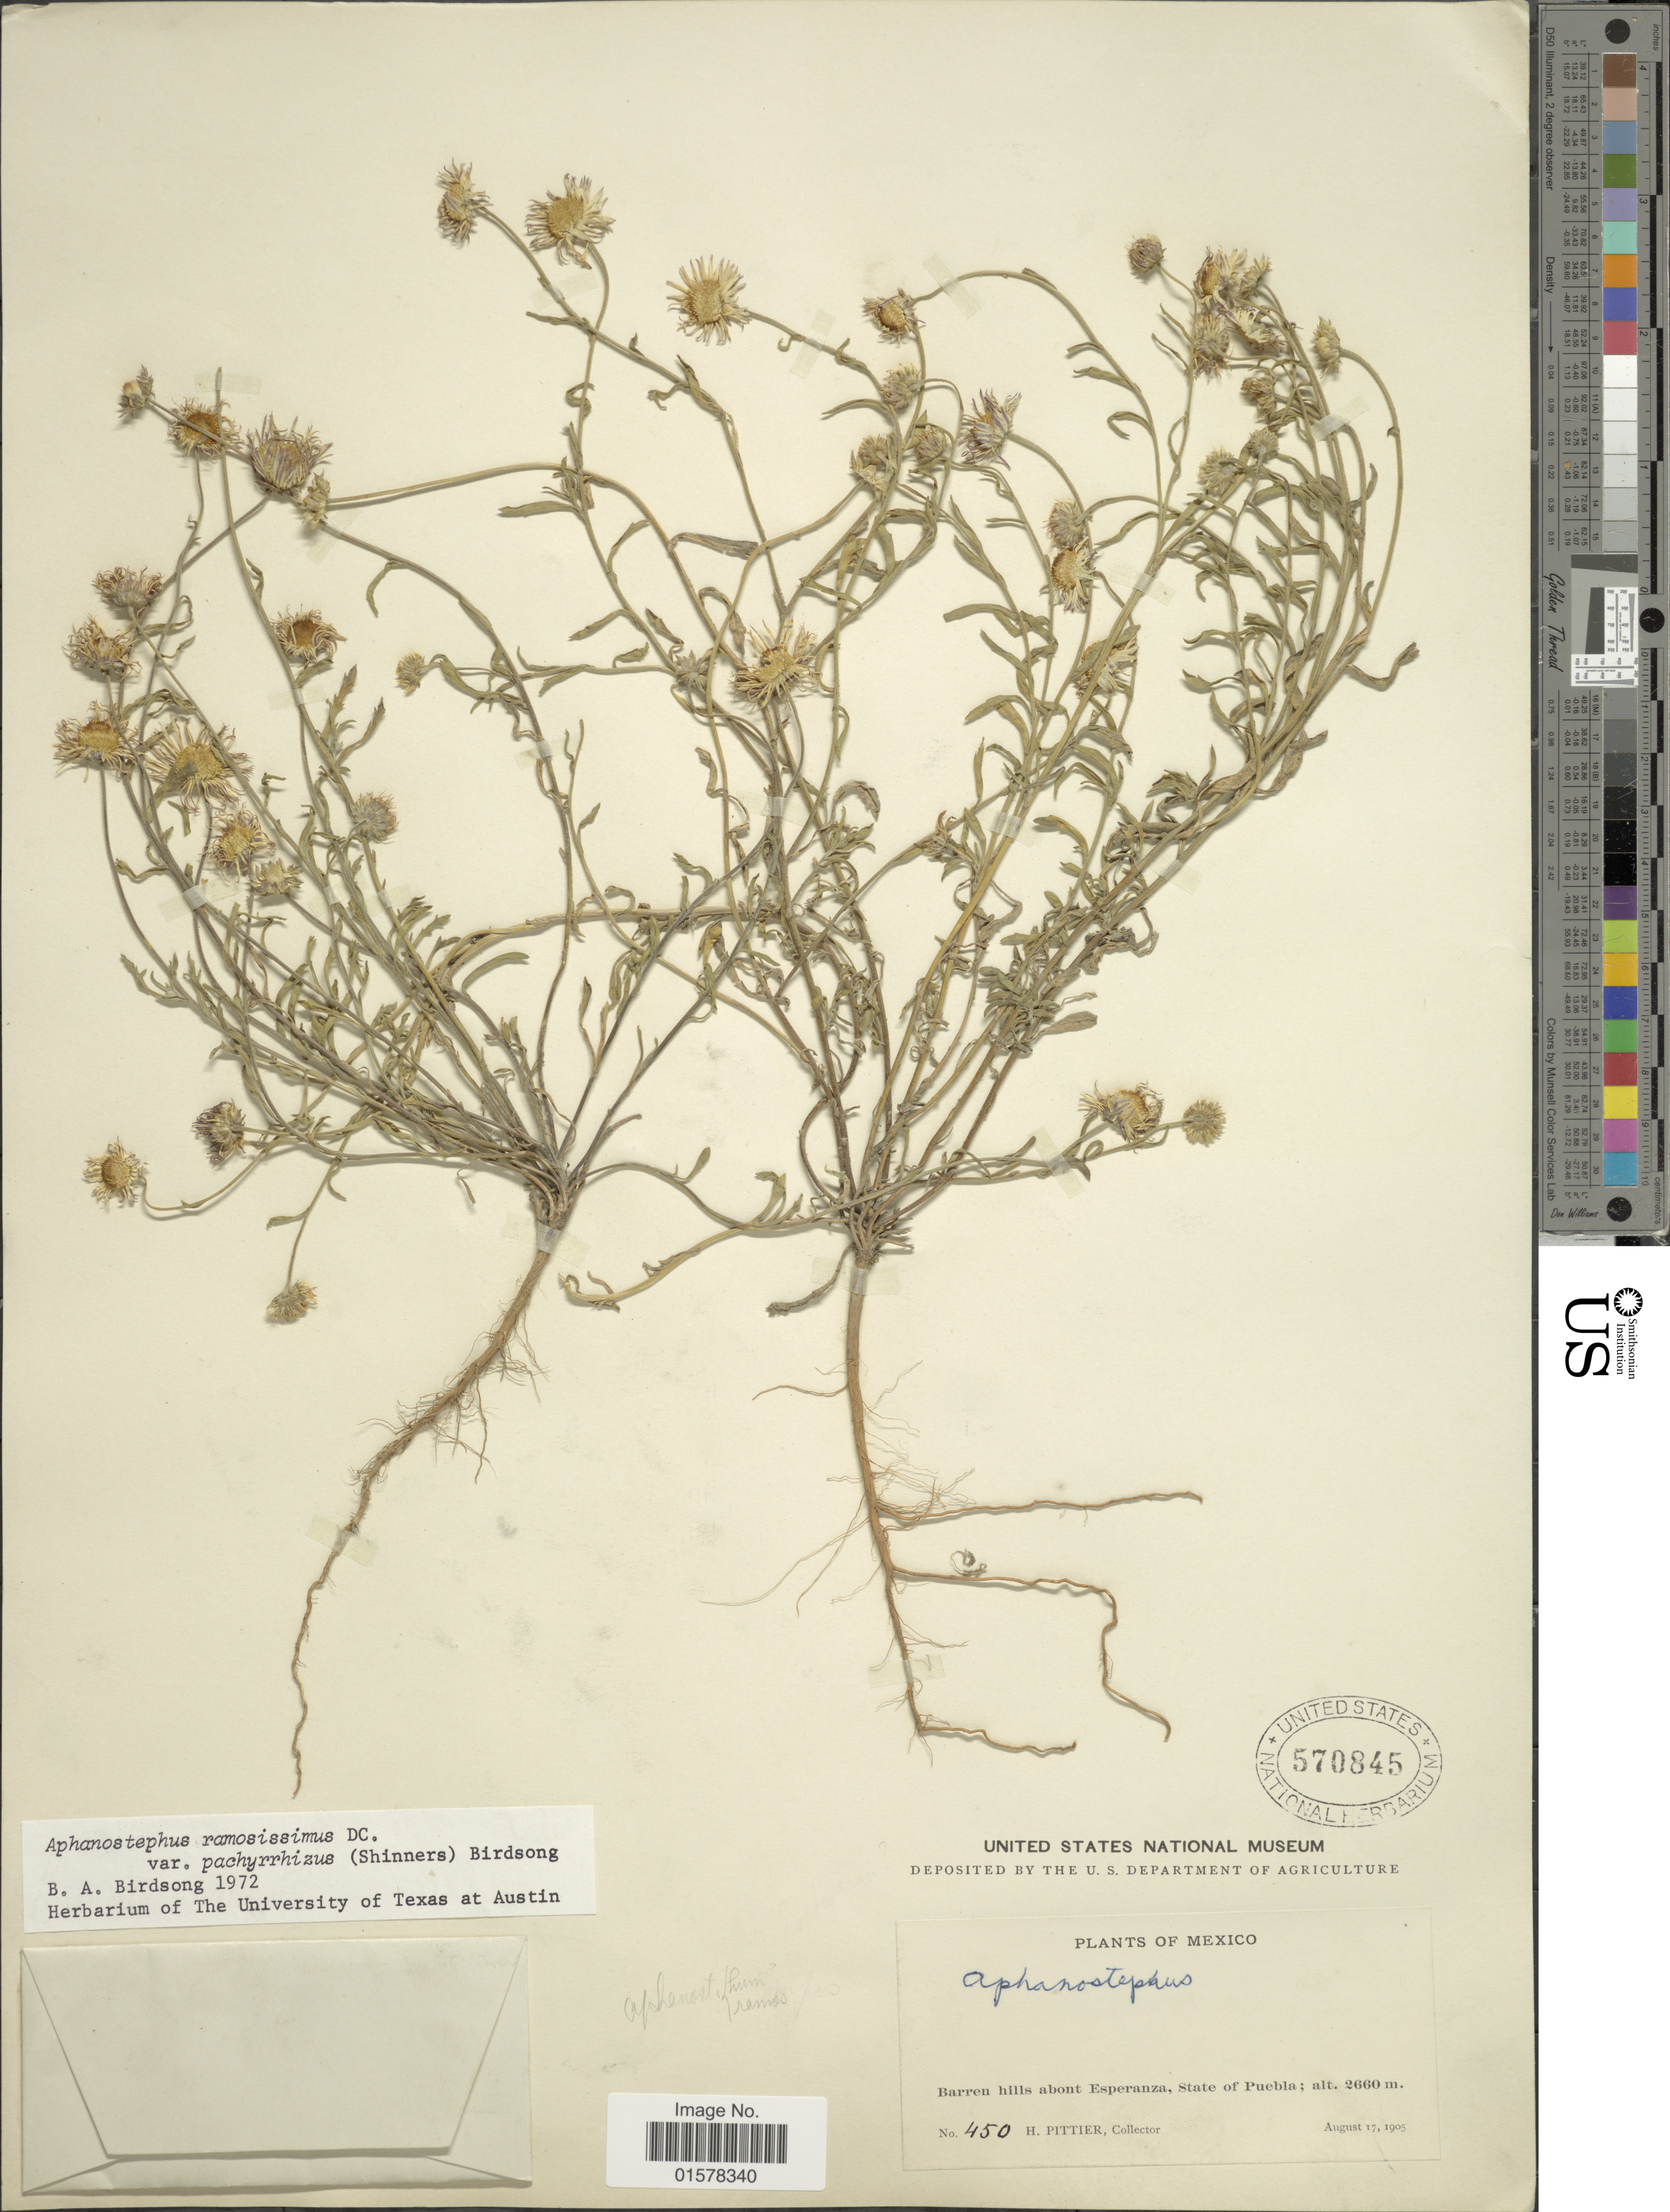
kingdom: Plantae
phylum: Tracheophyta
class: Magnoliopsida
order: Asterales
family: Asteraceae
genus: Aphanostephus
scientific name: Aphanostephus ramosissimus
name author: DC.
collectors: H. F. Pittier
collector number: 450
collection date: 1905-08-17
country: Mexico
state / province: Puebla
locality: Barren hills about Esperanza, State of Puebla, Mexico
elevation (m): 2266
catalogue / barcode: US 570845